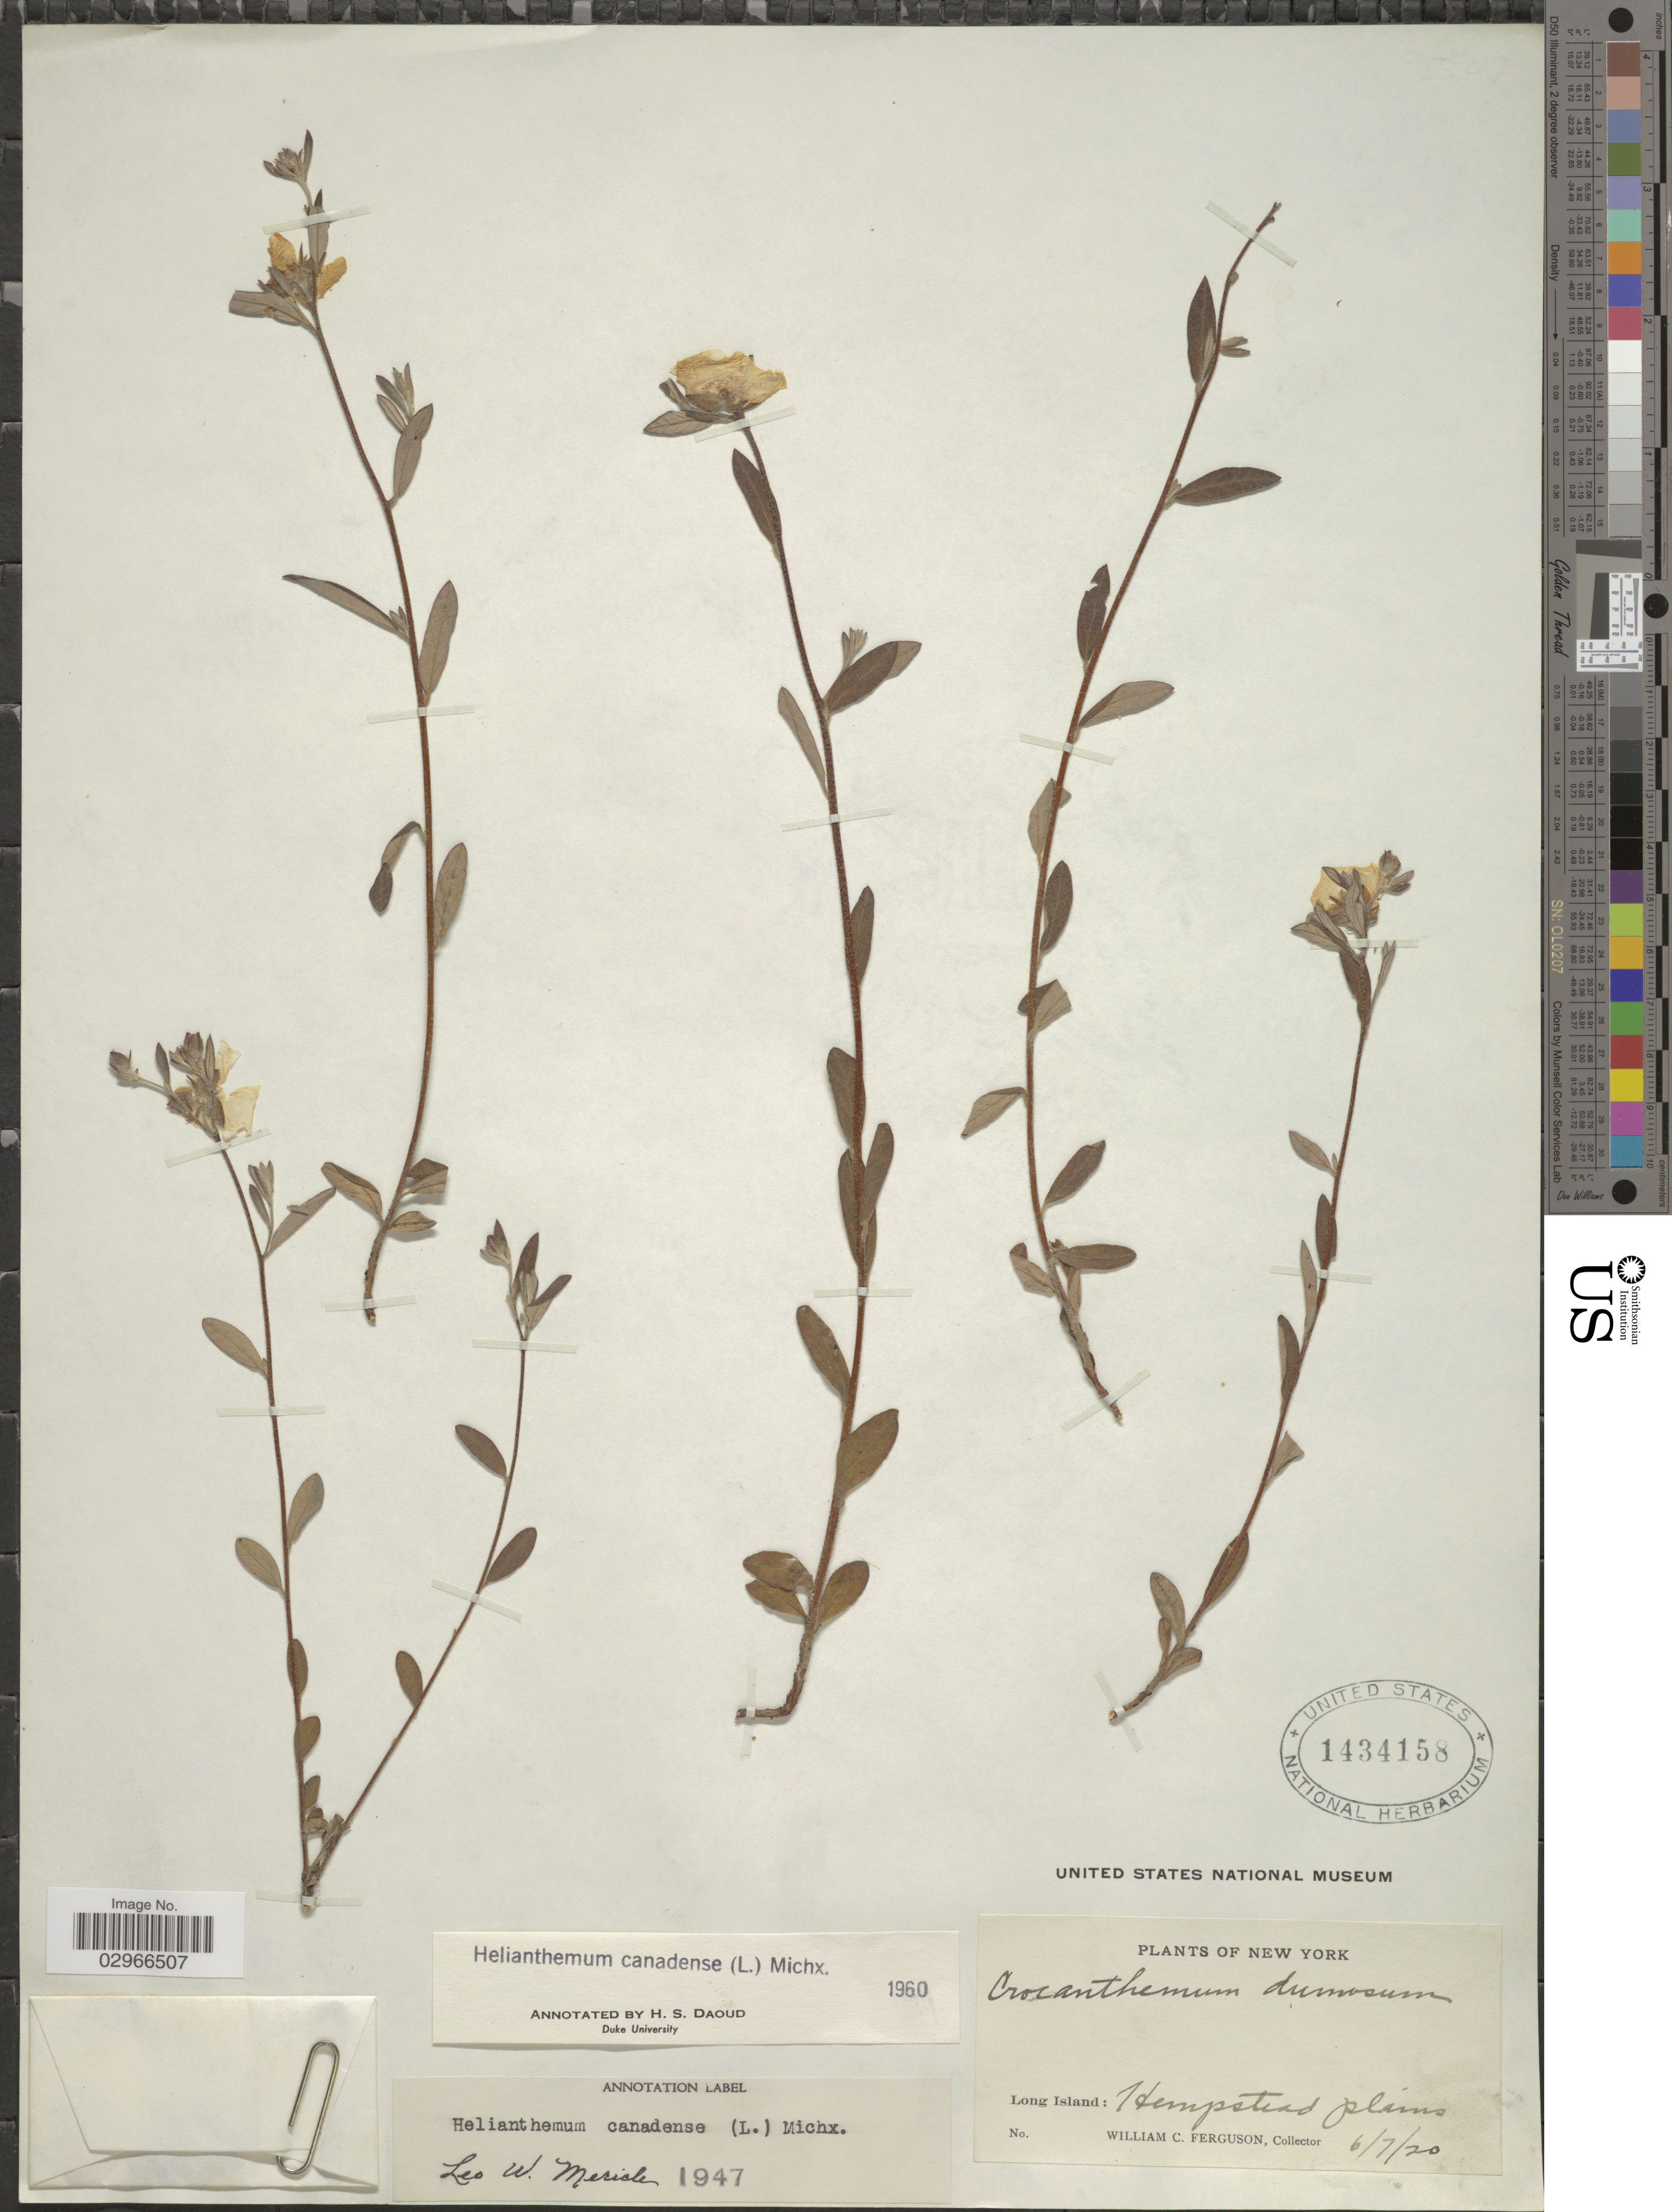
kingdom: Plantae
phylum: Tracheophyta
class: Magnoliopsida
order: Malvales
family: Cistaceae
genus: Helianthemum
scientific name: Helianthemum canadense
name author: (L.) Michx.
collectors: W. Ferguson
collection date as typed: Transcribed d/m/y: 7/6/20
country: United States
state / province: New York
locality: Long Island: Hempstead plains.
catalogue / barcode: US 1434158